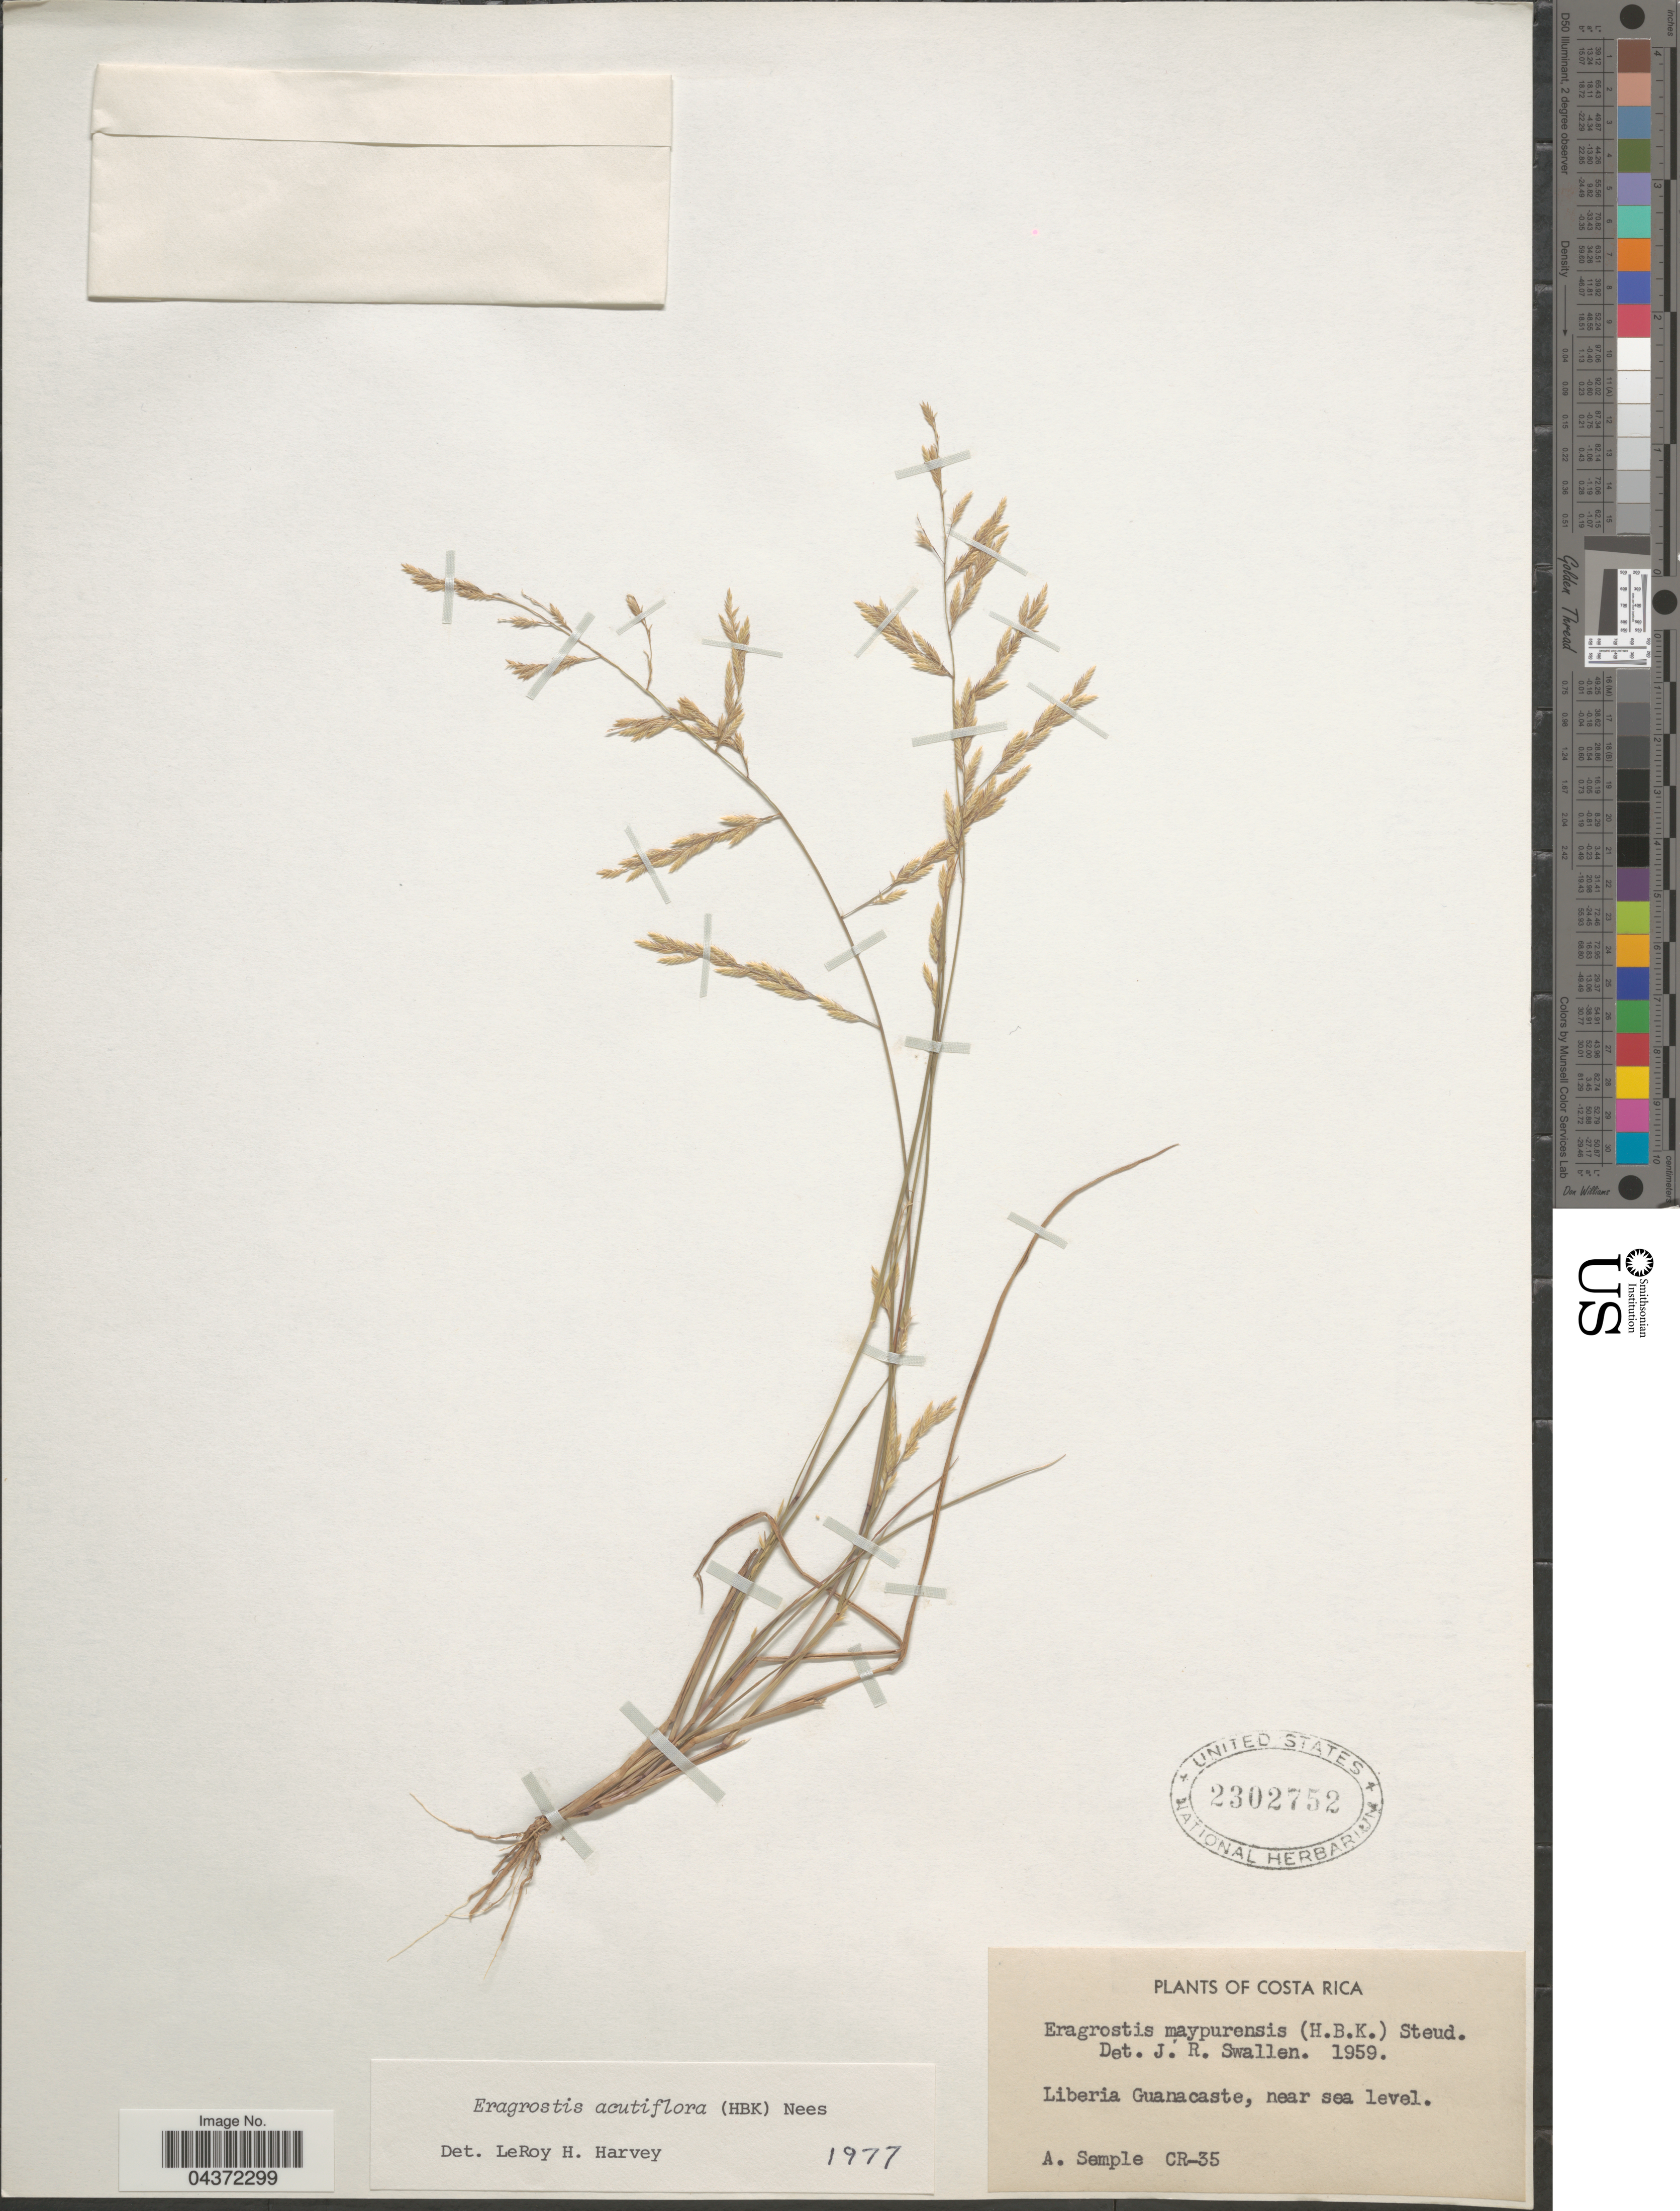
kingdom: Plantae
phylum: Tracheophyta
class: Liliopsida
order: Poales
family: Poaceae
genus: Eragrostis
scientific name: Eragrostis acutiflora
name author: (Kunth) Nees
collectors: A. Semple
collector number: CR-35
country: Costa Rica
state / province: Guanacaste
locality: Liberia Guanacaste.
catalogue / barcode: US 2302752